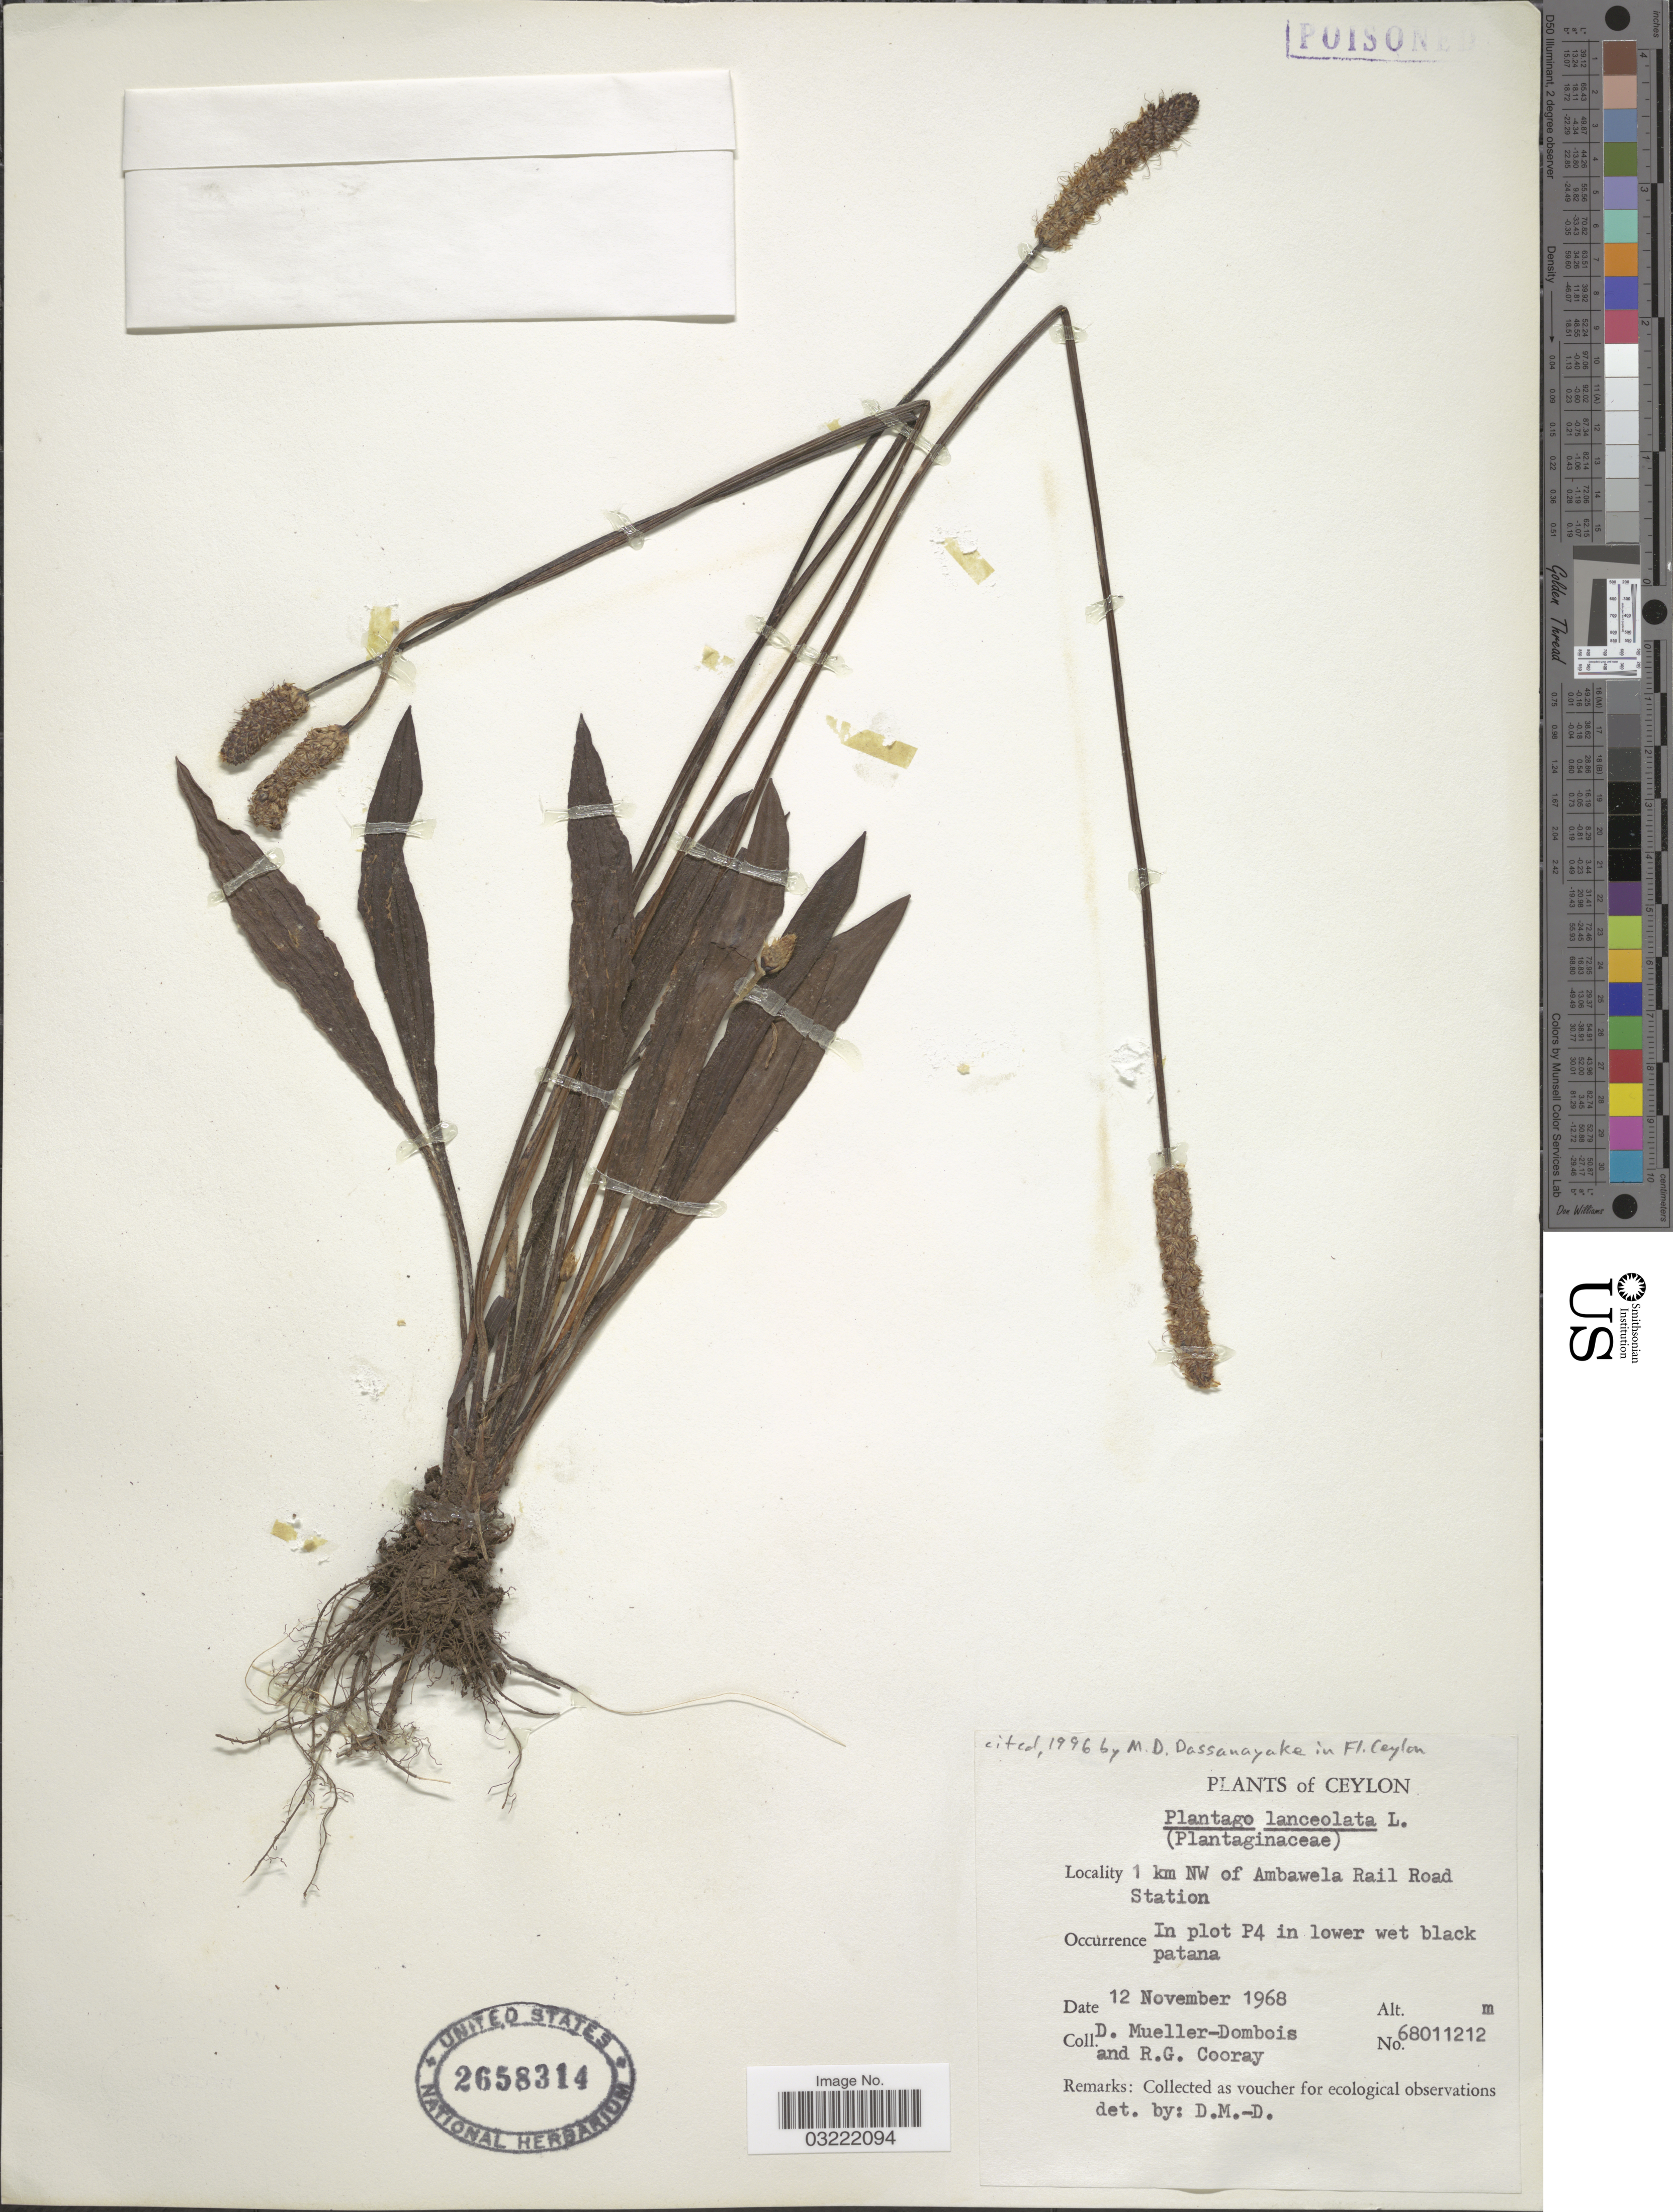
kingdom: Plantae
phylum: Tracheophyta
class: Magnoliopsida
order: Lamiales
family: Plantaginaceae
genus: Plantago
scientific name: Plantago lanceolata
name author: L.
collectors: D. Mueller-Dombois & R. Cooray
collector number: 68011212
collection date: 1968-11-12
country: Sri Lanka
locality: Ceylon. 1 km NW of Ambawela Rail Road Station. In plot P4.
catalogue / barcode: US 2658314